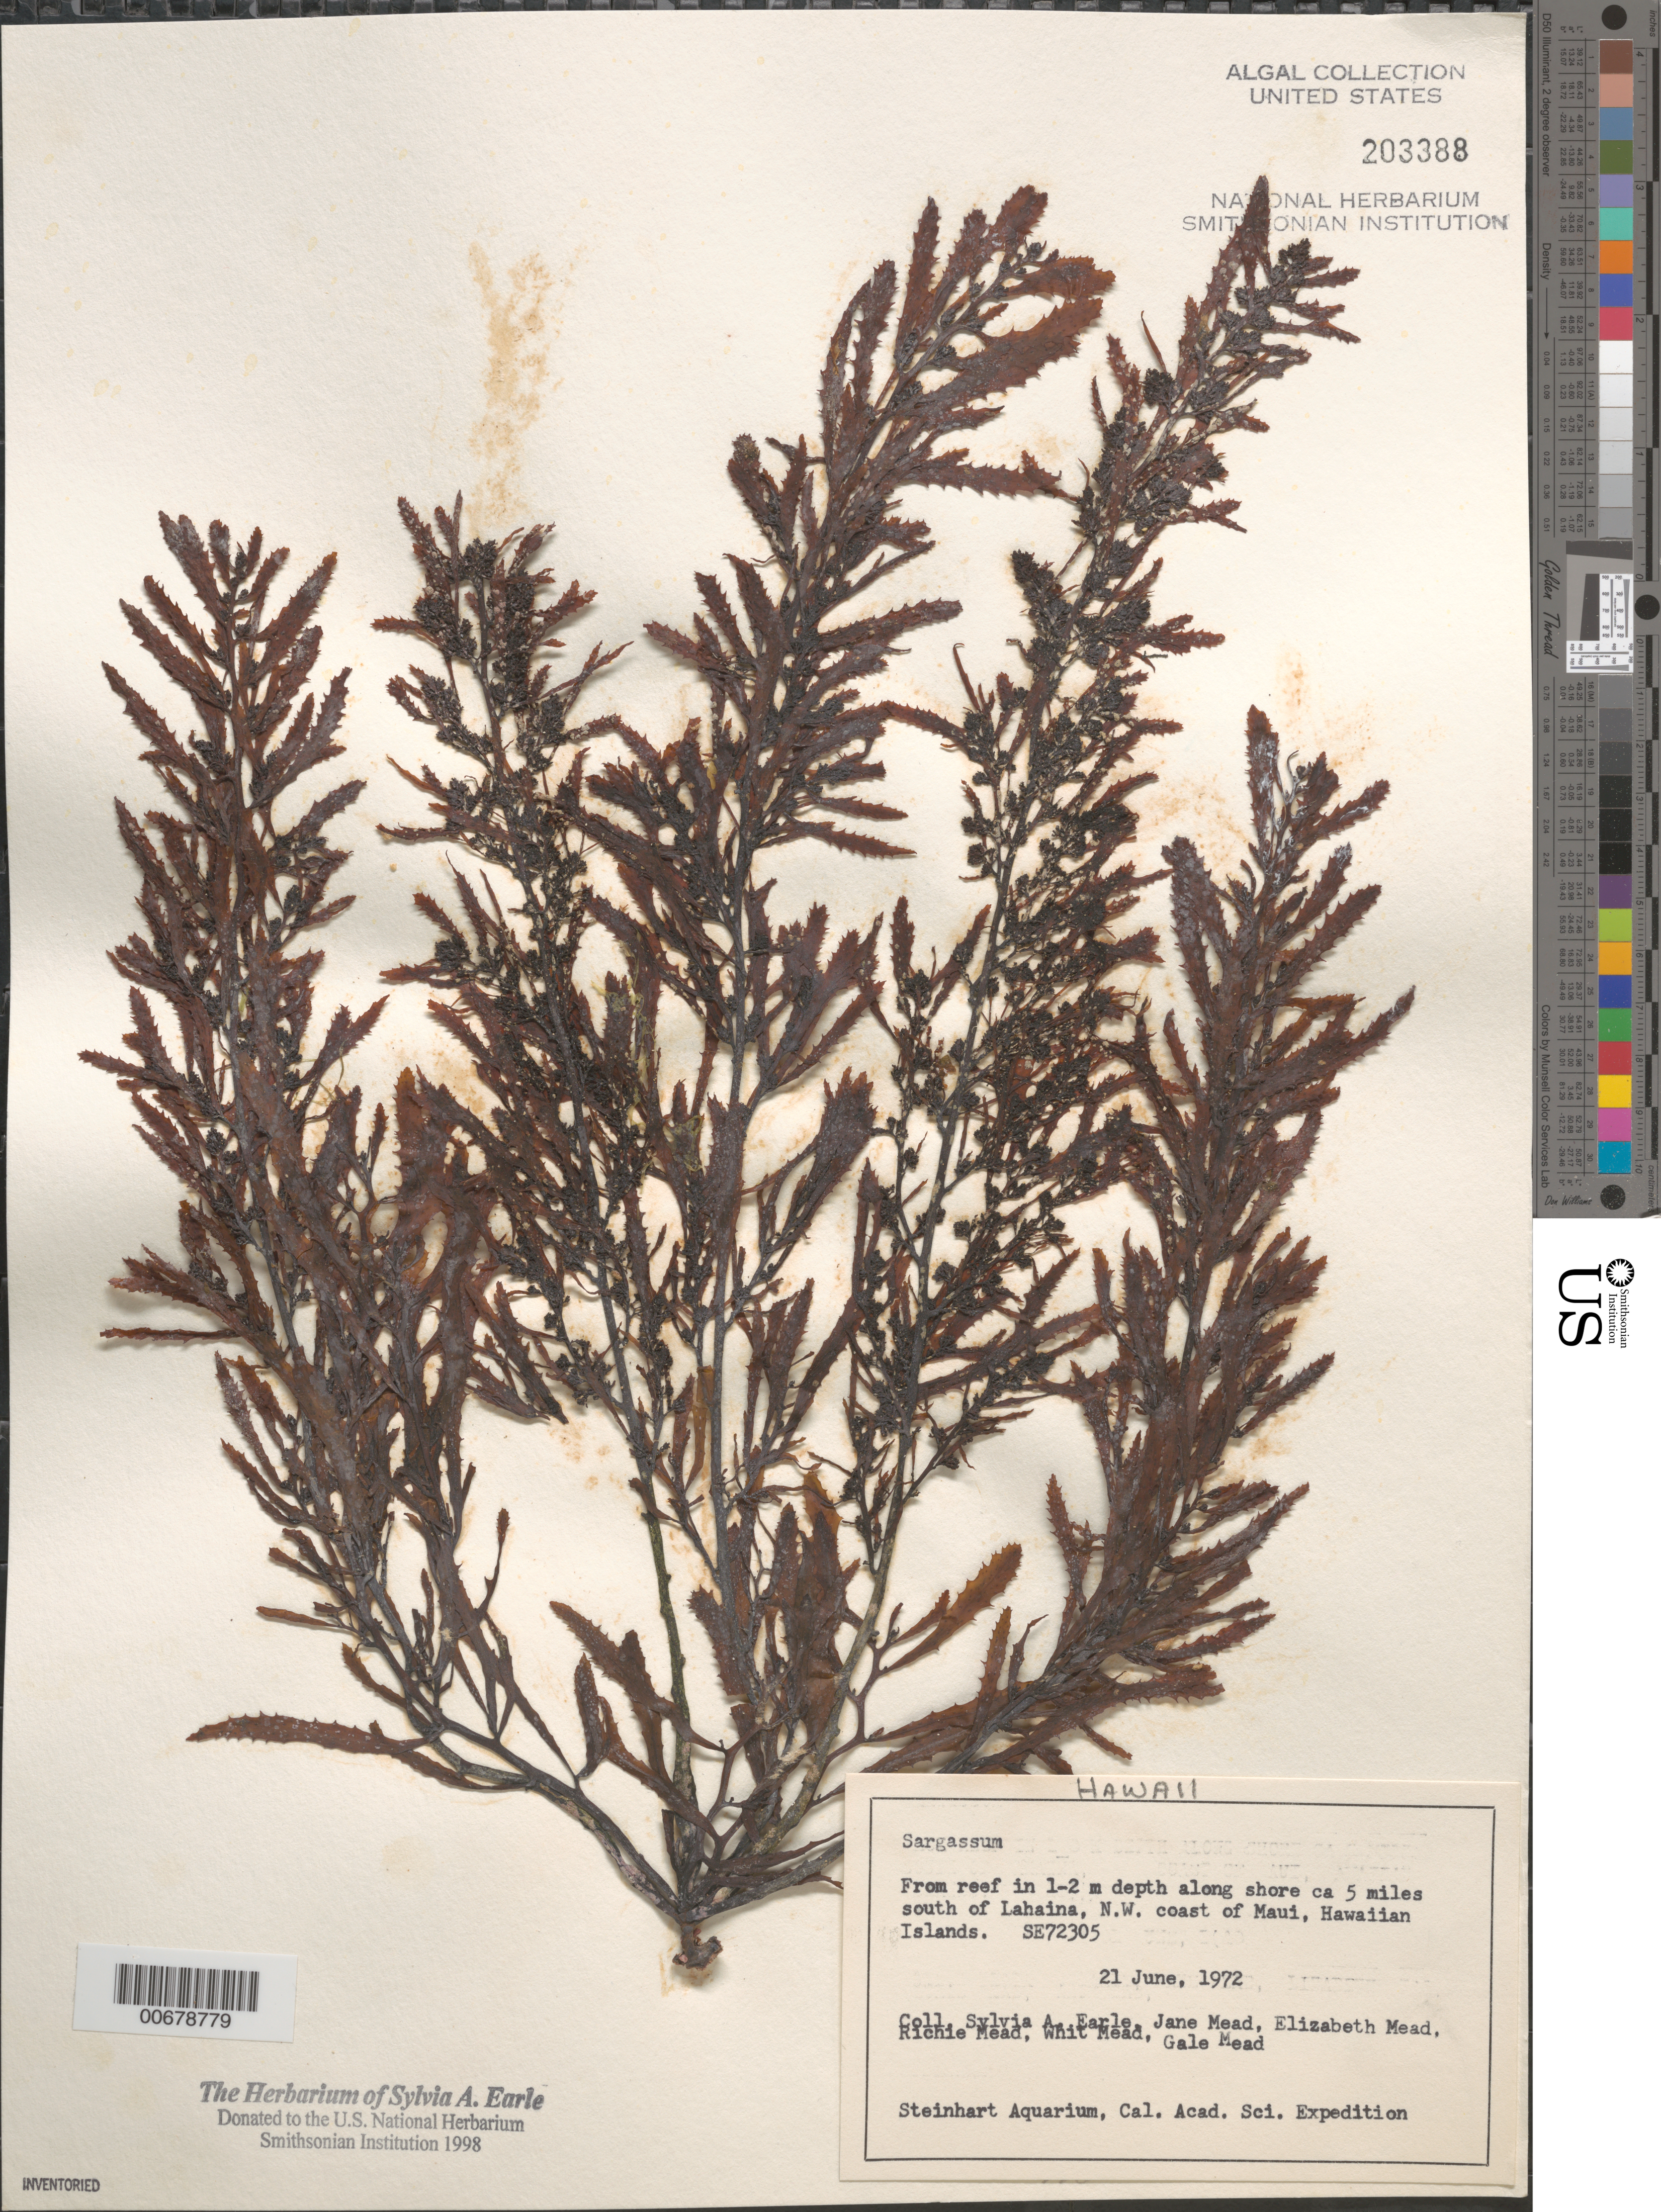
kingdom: Chromista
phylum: Ochrophyta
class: Phaeophyceae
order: Fucales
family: Sargassaceae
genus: Sargassum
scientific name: Sargassum sp.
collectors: S. A. Earle, J. Mead, E. Mead, R. Mead, W. Mead & G. W. Mead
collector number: SE 72305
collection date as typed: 21 Jun 1972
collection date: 1972-06-21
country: United States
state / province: Hawaii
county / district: Maui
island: Maui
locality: Shore ca. 5 miles south of Lahaina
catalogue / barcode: US 203388